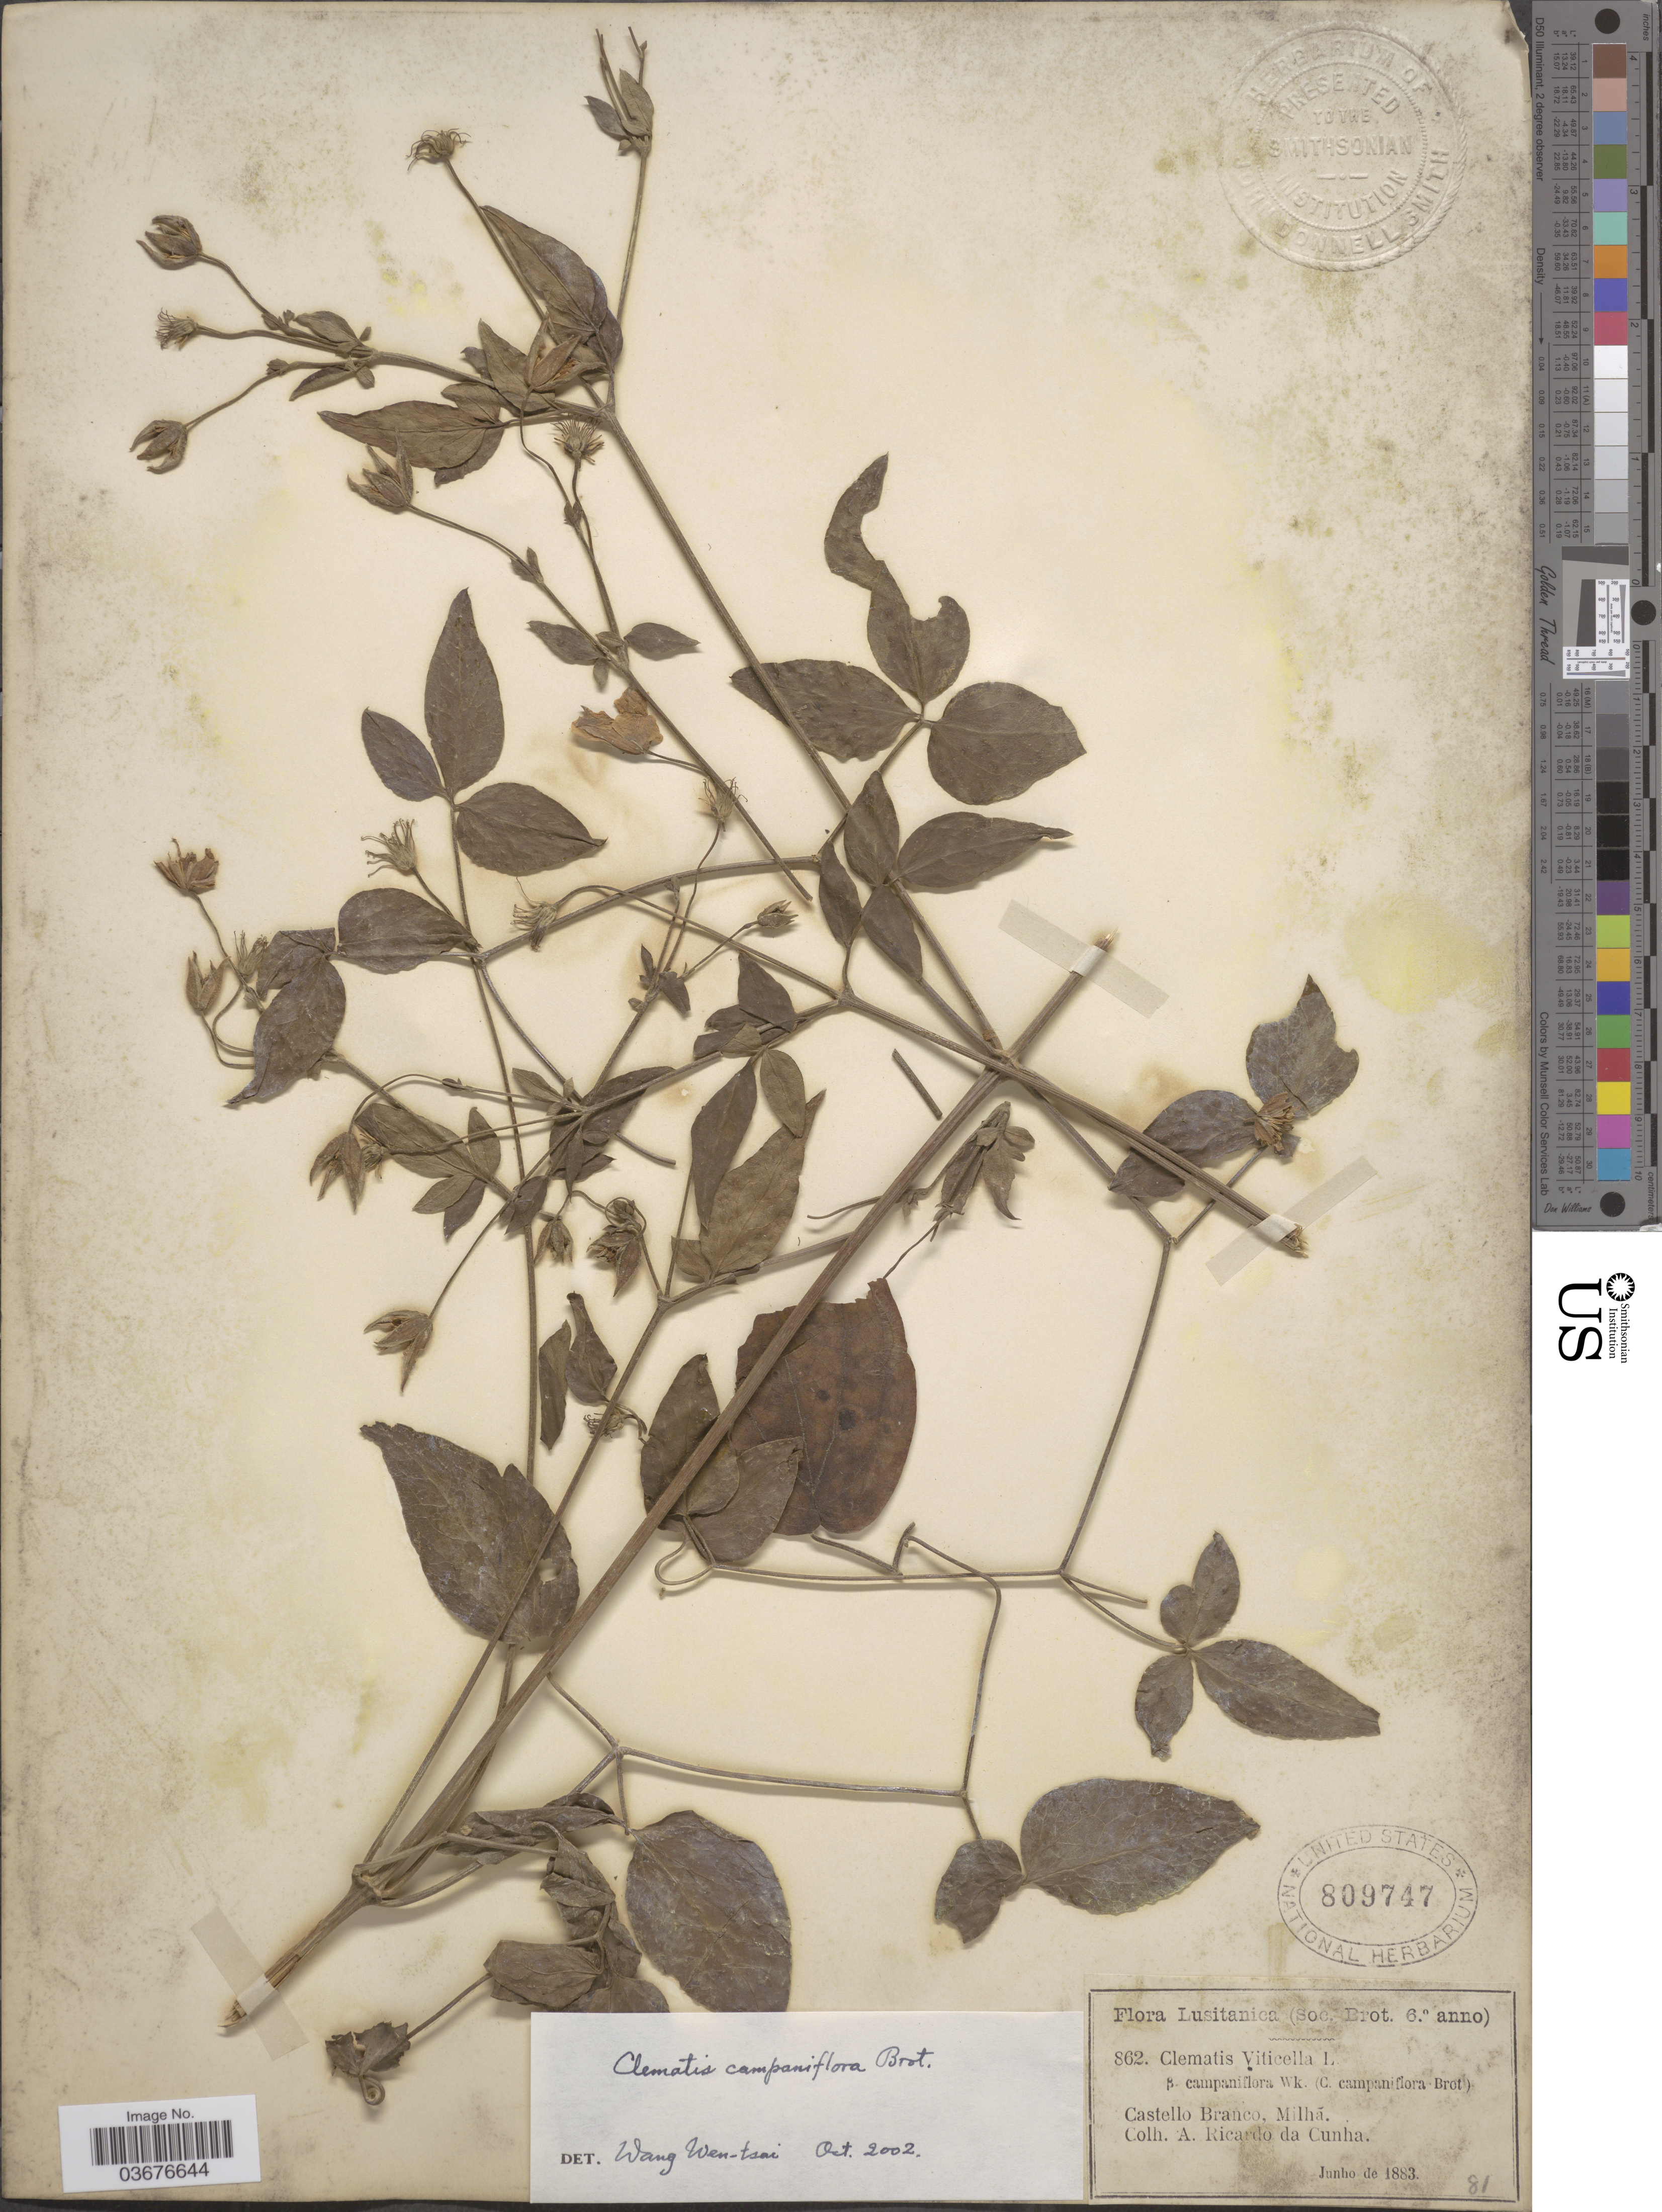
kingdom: Plantae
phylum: Tracheophyta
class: Magnoliopsida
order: Ranunculales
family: Ranunculaceae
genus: Clematis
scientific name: Clematis campanuliflora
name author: Brot.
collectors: A. Da Cunha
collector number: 862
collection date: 1883-06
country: Portugal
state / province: Castelo Branco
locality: Lusitanica. Castello Branco, Milhá.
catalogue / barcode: US 809747